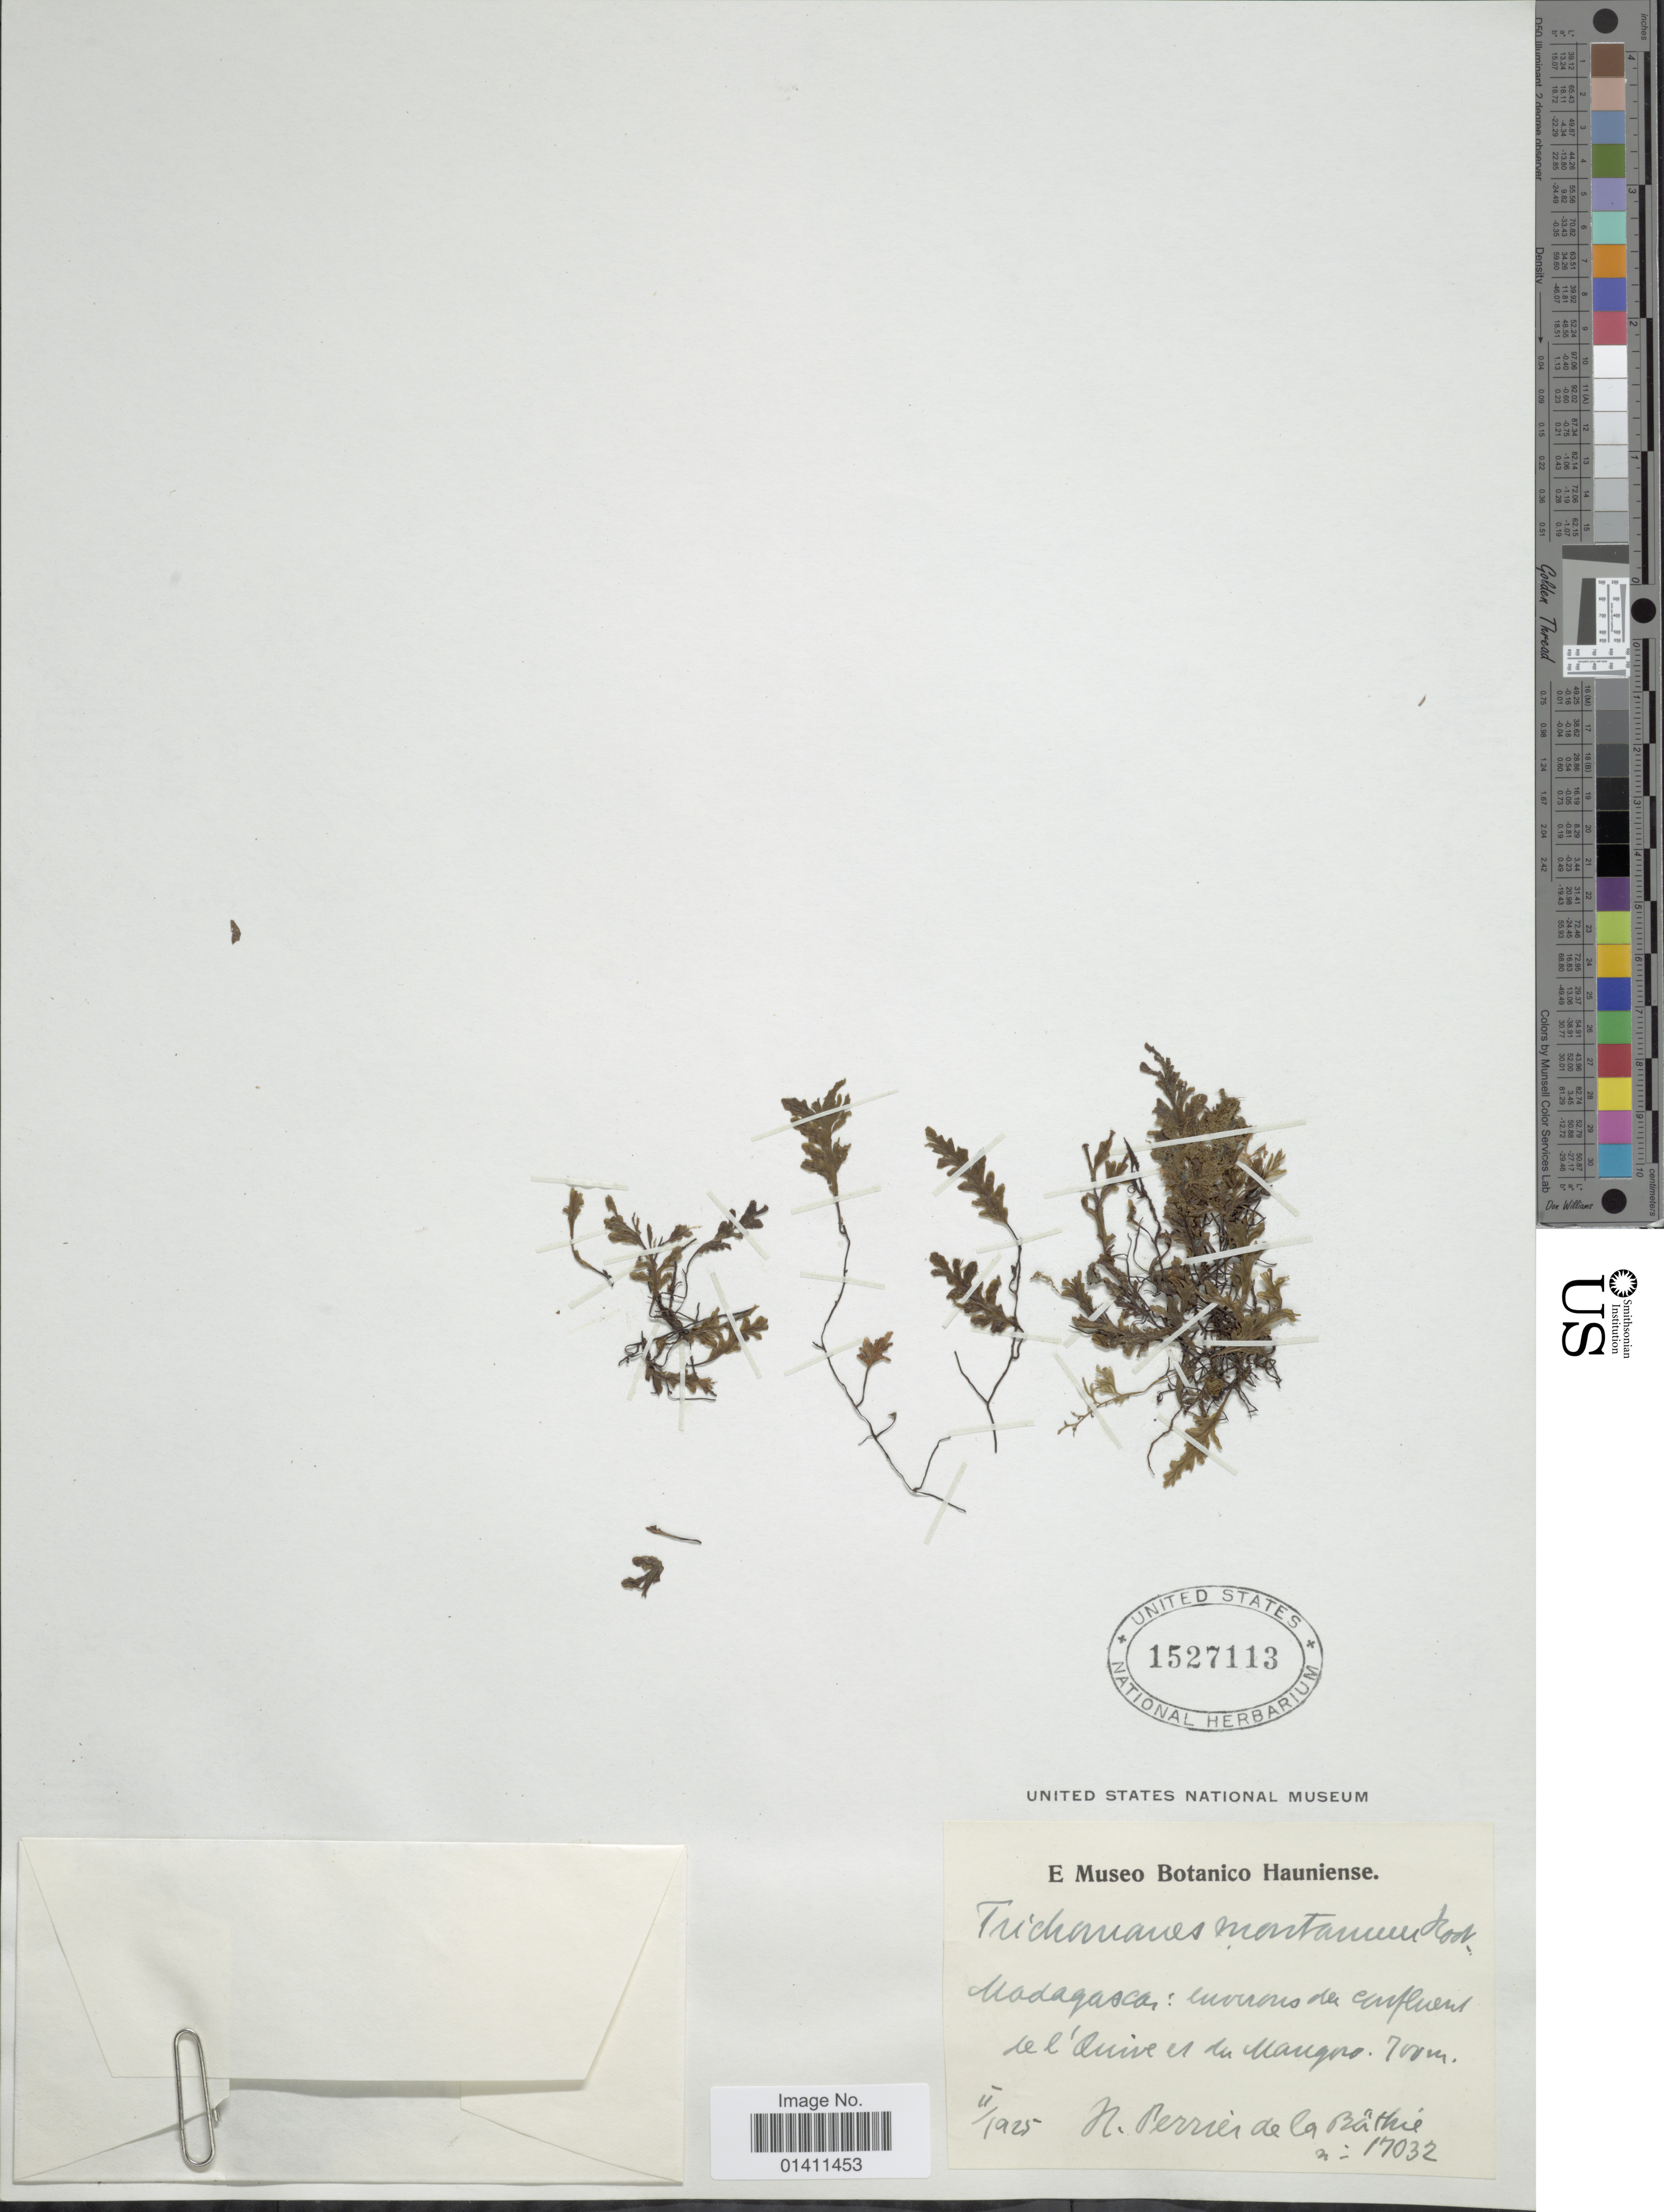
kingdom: Plantae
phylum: Tracheophyta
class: Polypodiopsida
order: Hymenophyllales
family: Hymenophyllaceae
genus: Didymoglossum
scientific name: Didymoglossum robinsonii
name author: (Hook. ex Beitel) Copel.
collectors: H. Perrier de la Bâthie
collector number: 17032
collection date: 1925-02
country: Madagascar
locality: Environs des confluent de l'Onive et du Mangoro.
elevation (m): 700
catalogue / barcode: US 1527113